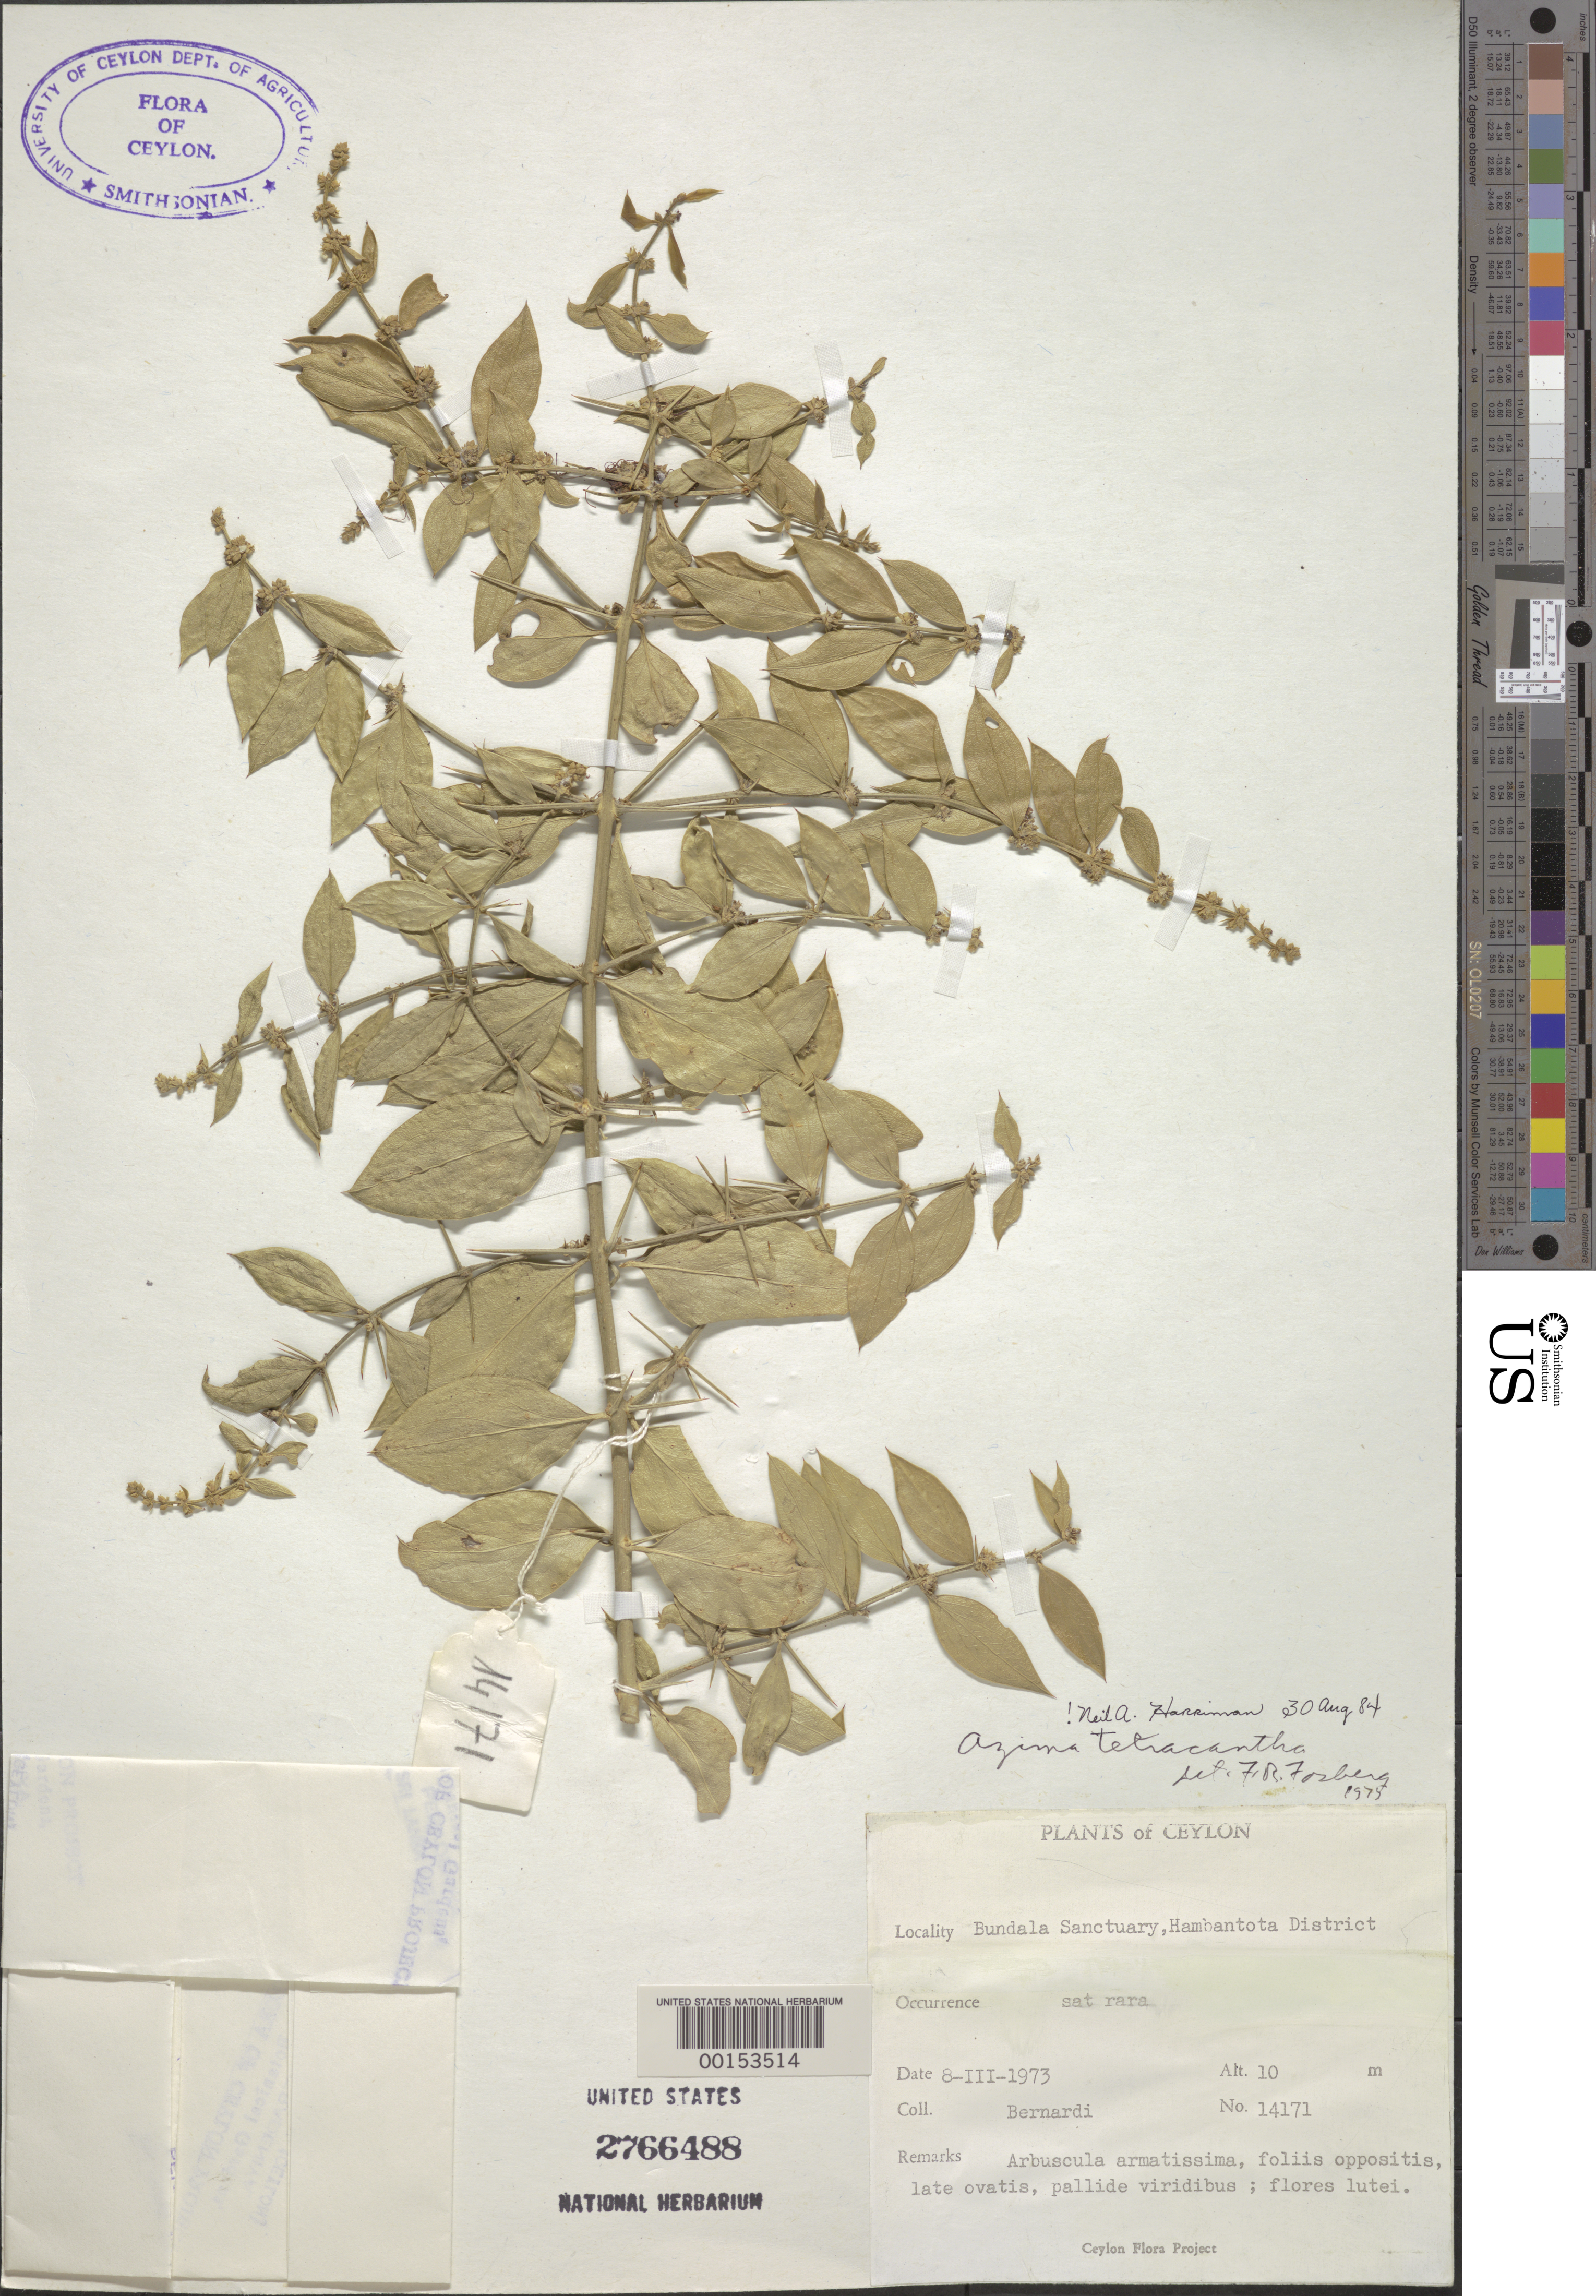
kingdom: Plantae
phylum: Tracheophyta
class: Magnoliopsida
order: Brassicales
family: Salvadoraceae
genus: Azima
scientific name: Azima tetracantha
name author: Lam.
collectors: Bernardi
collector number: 14171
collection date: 1973-03-08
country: Sri Lanka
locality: Ceylon. Bundala Sanctuary, Hambantota District.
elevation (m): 10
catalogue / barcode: US 2766488